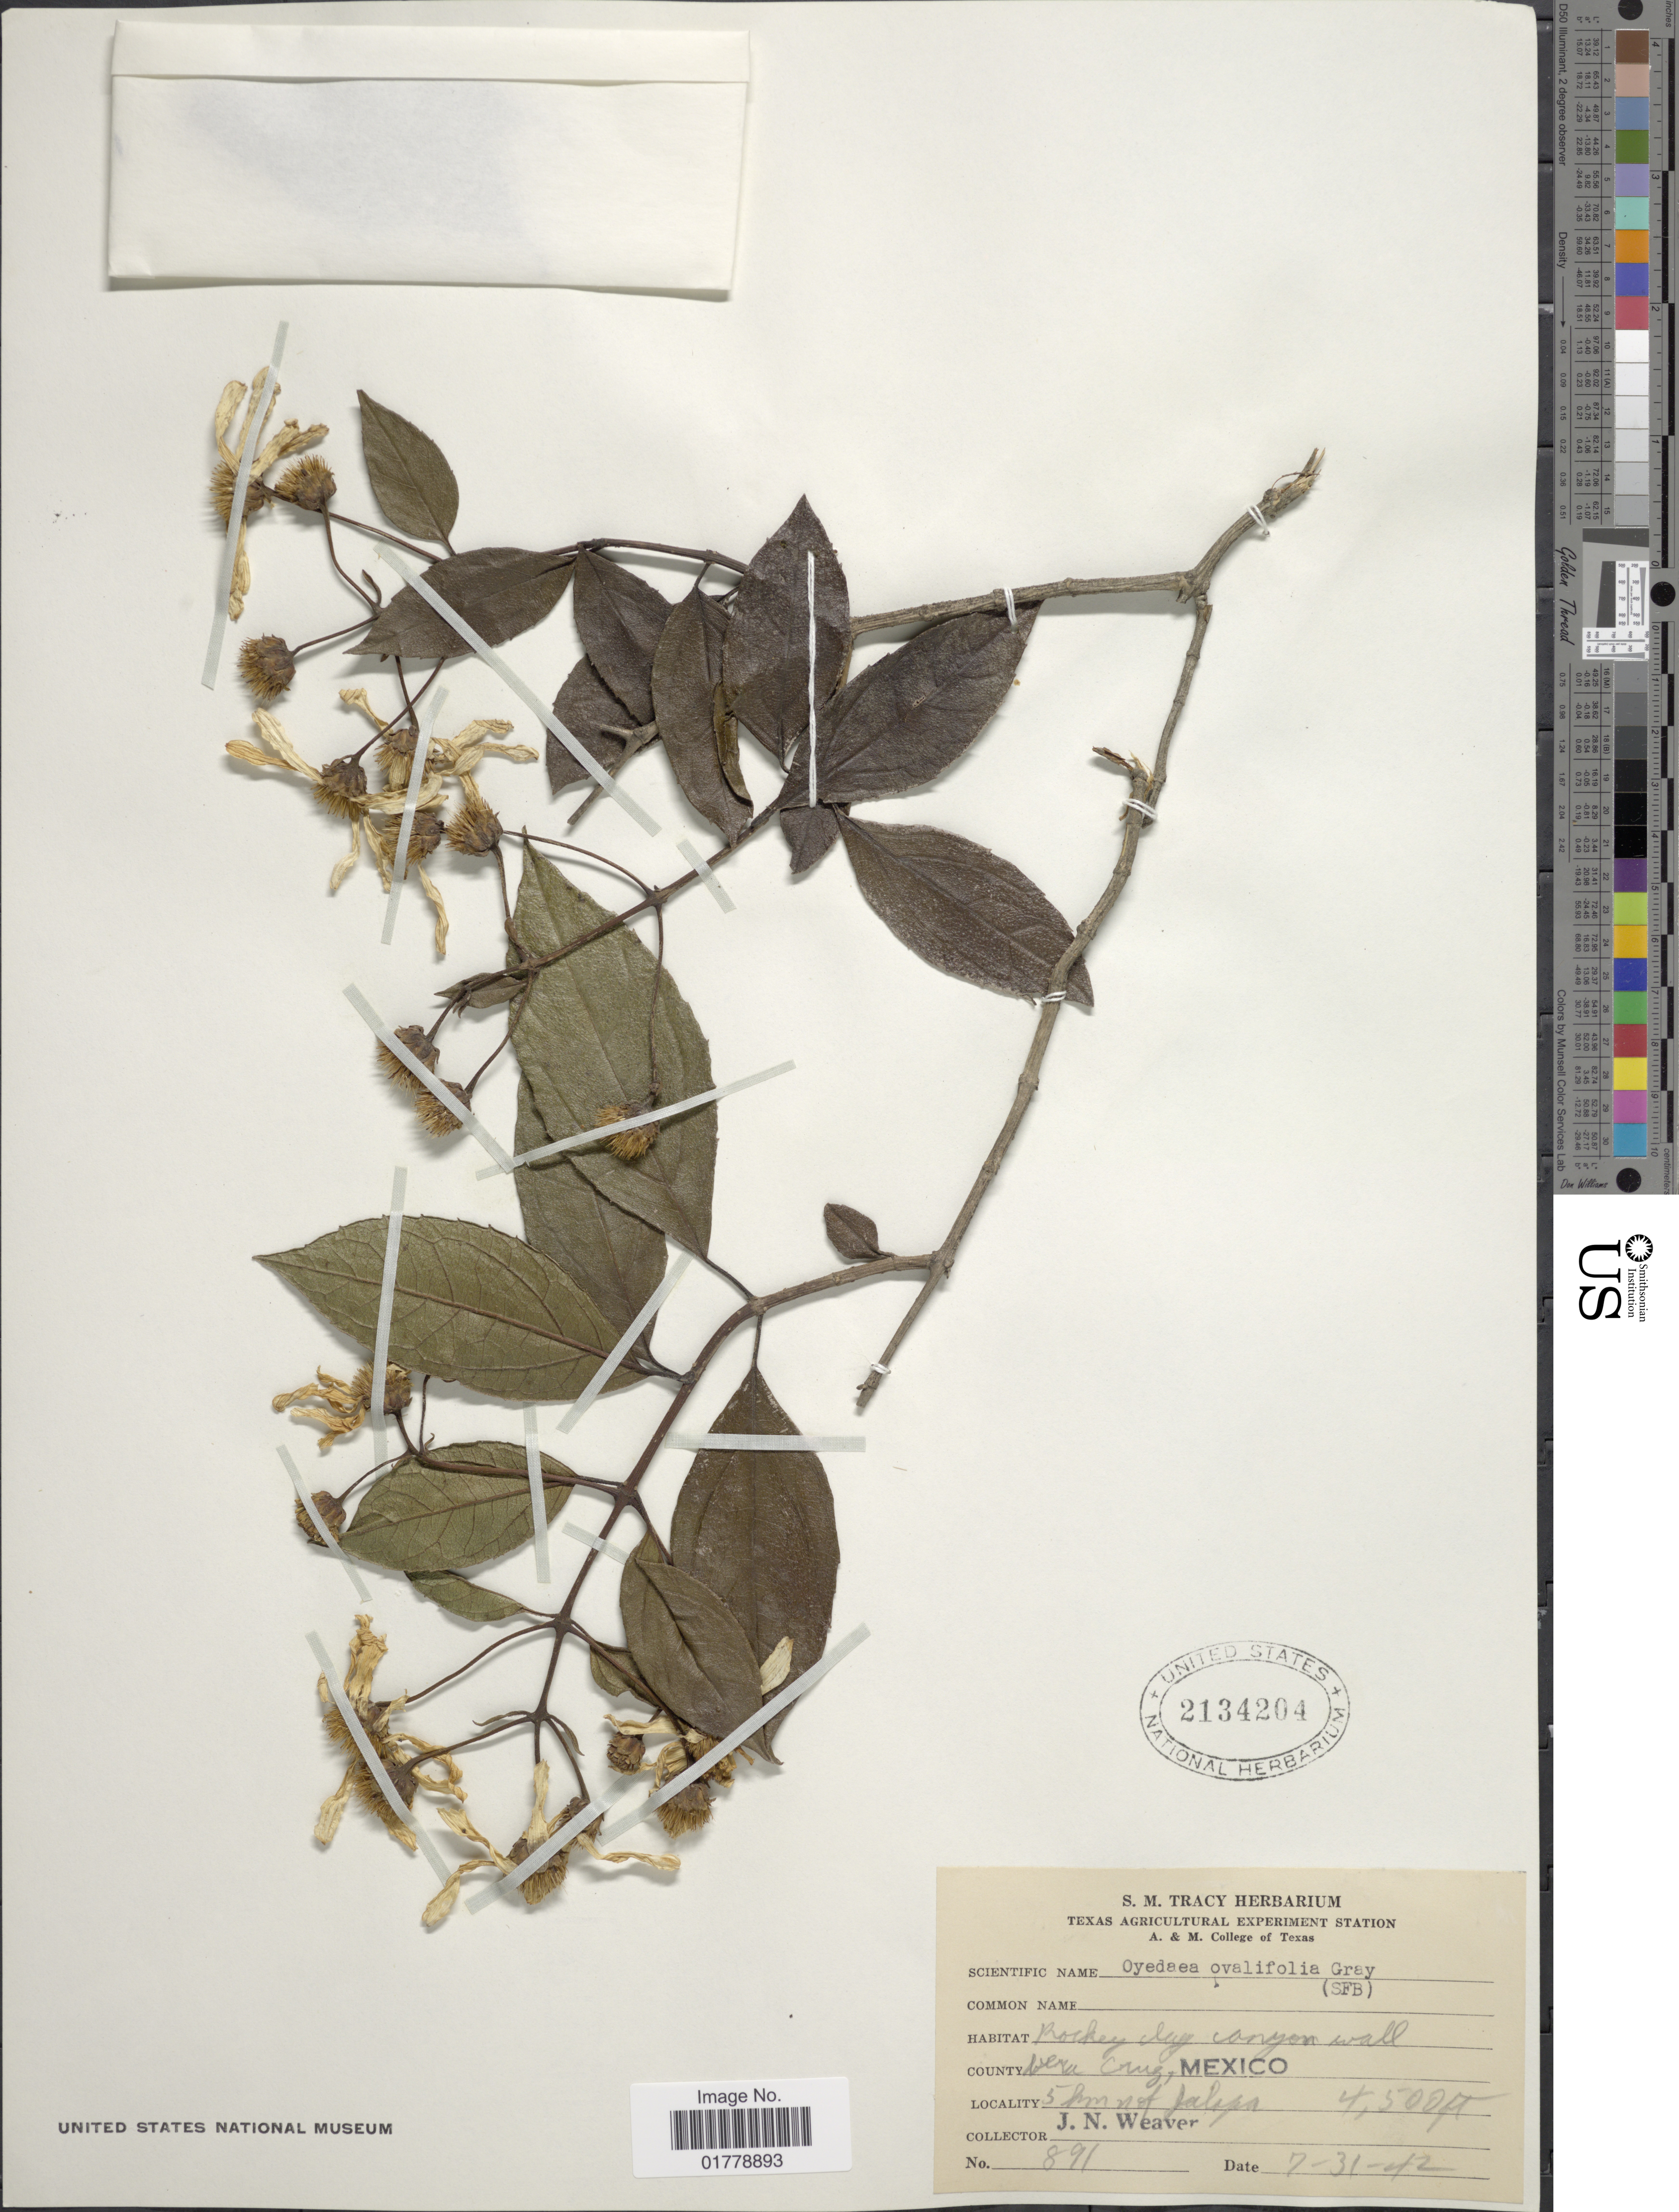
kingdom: Plantae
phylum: Tracheophyta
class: Magnoliopsida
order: Asterales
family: Asteraceae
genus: Perymeniopsis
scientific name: Perymeniopsis ovalifolia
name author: (A. Gray) H. Rob.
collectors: J. N. Weaver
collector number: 891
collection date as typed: Transcribed d/m/y: 31/7/42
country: Mexico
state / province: Veracruz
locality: County Vera Cruz, Mexico. 5 km N of Jalapa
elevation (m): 1372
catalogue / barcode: US 2134204